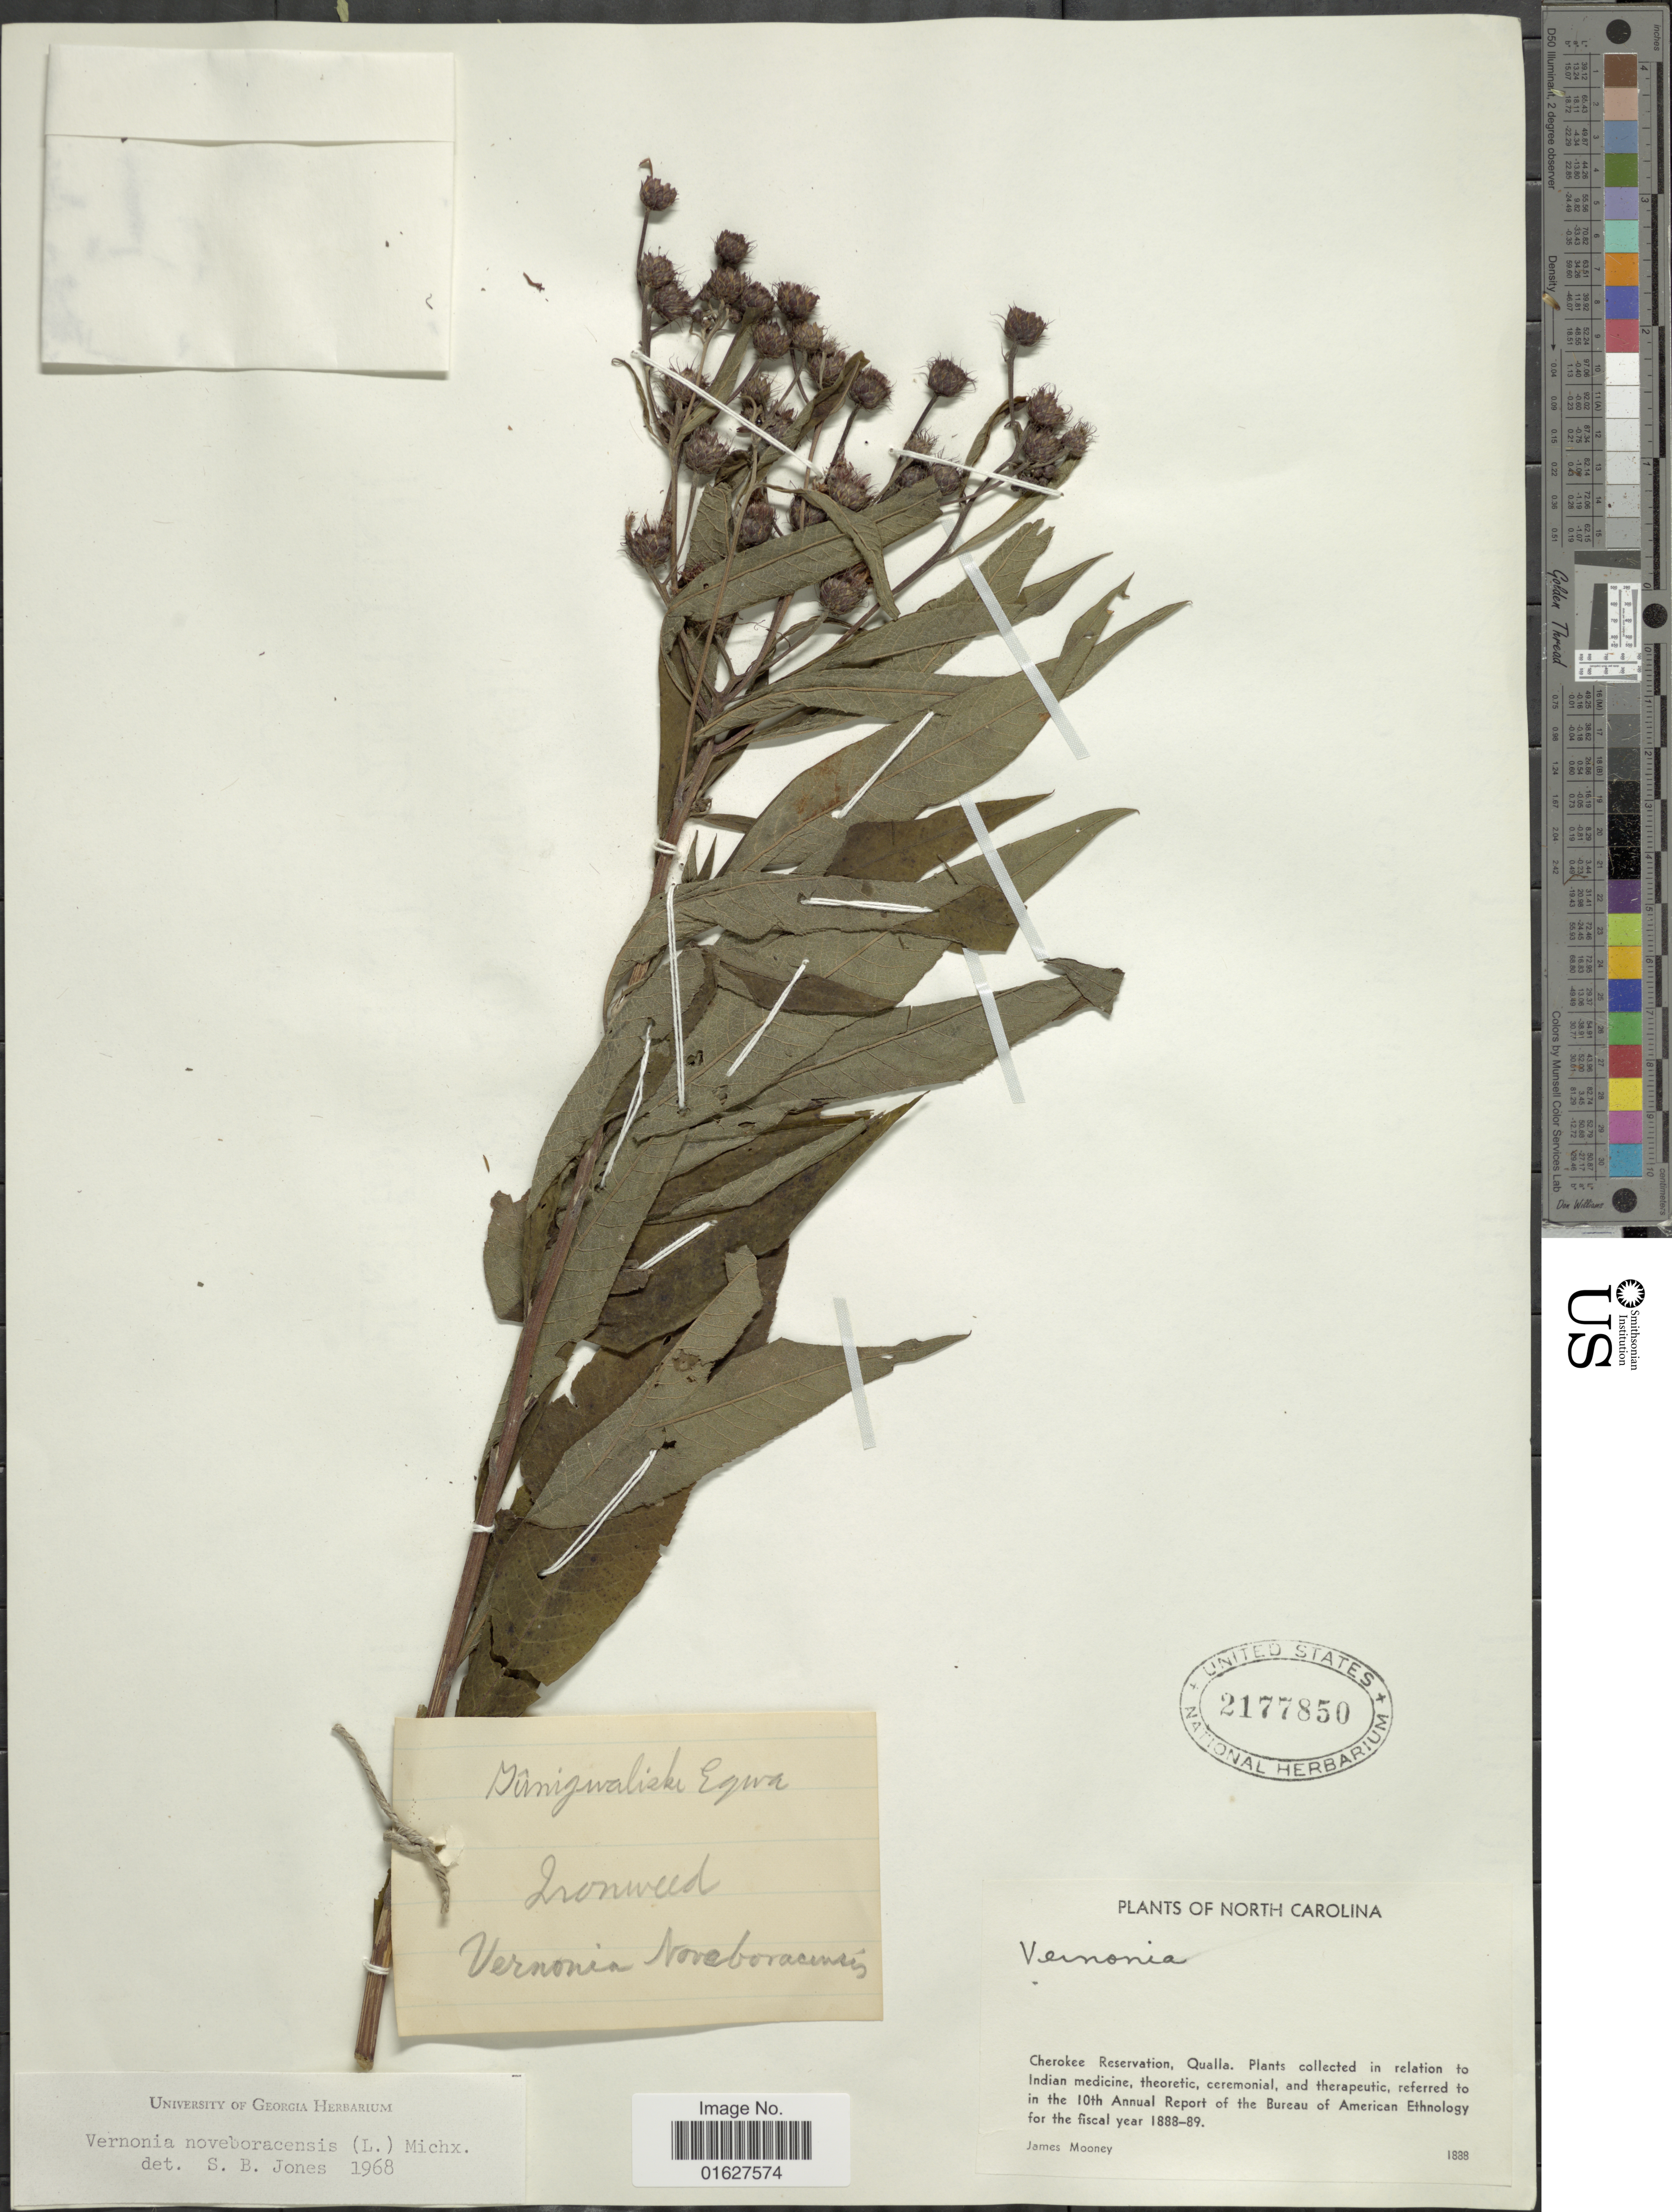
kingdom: Plantae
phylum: Tracheophyta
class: Magnoliopsida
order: Asterales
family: Asteraceae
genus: Vernonia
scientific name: Vernonia noveboracensis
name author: (L.) Michx.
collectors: J. Mooney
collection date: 1888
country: United States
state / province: North Carolina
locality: North Carolina. Cherokee Reservation, Qualla.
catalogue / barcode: US 2177850